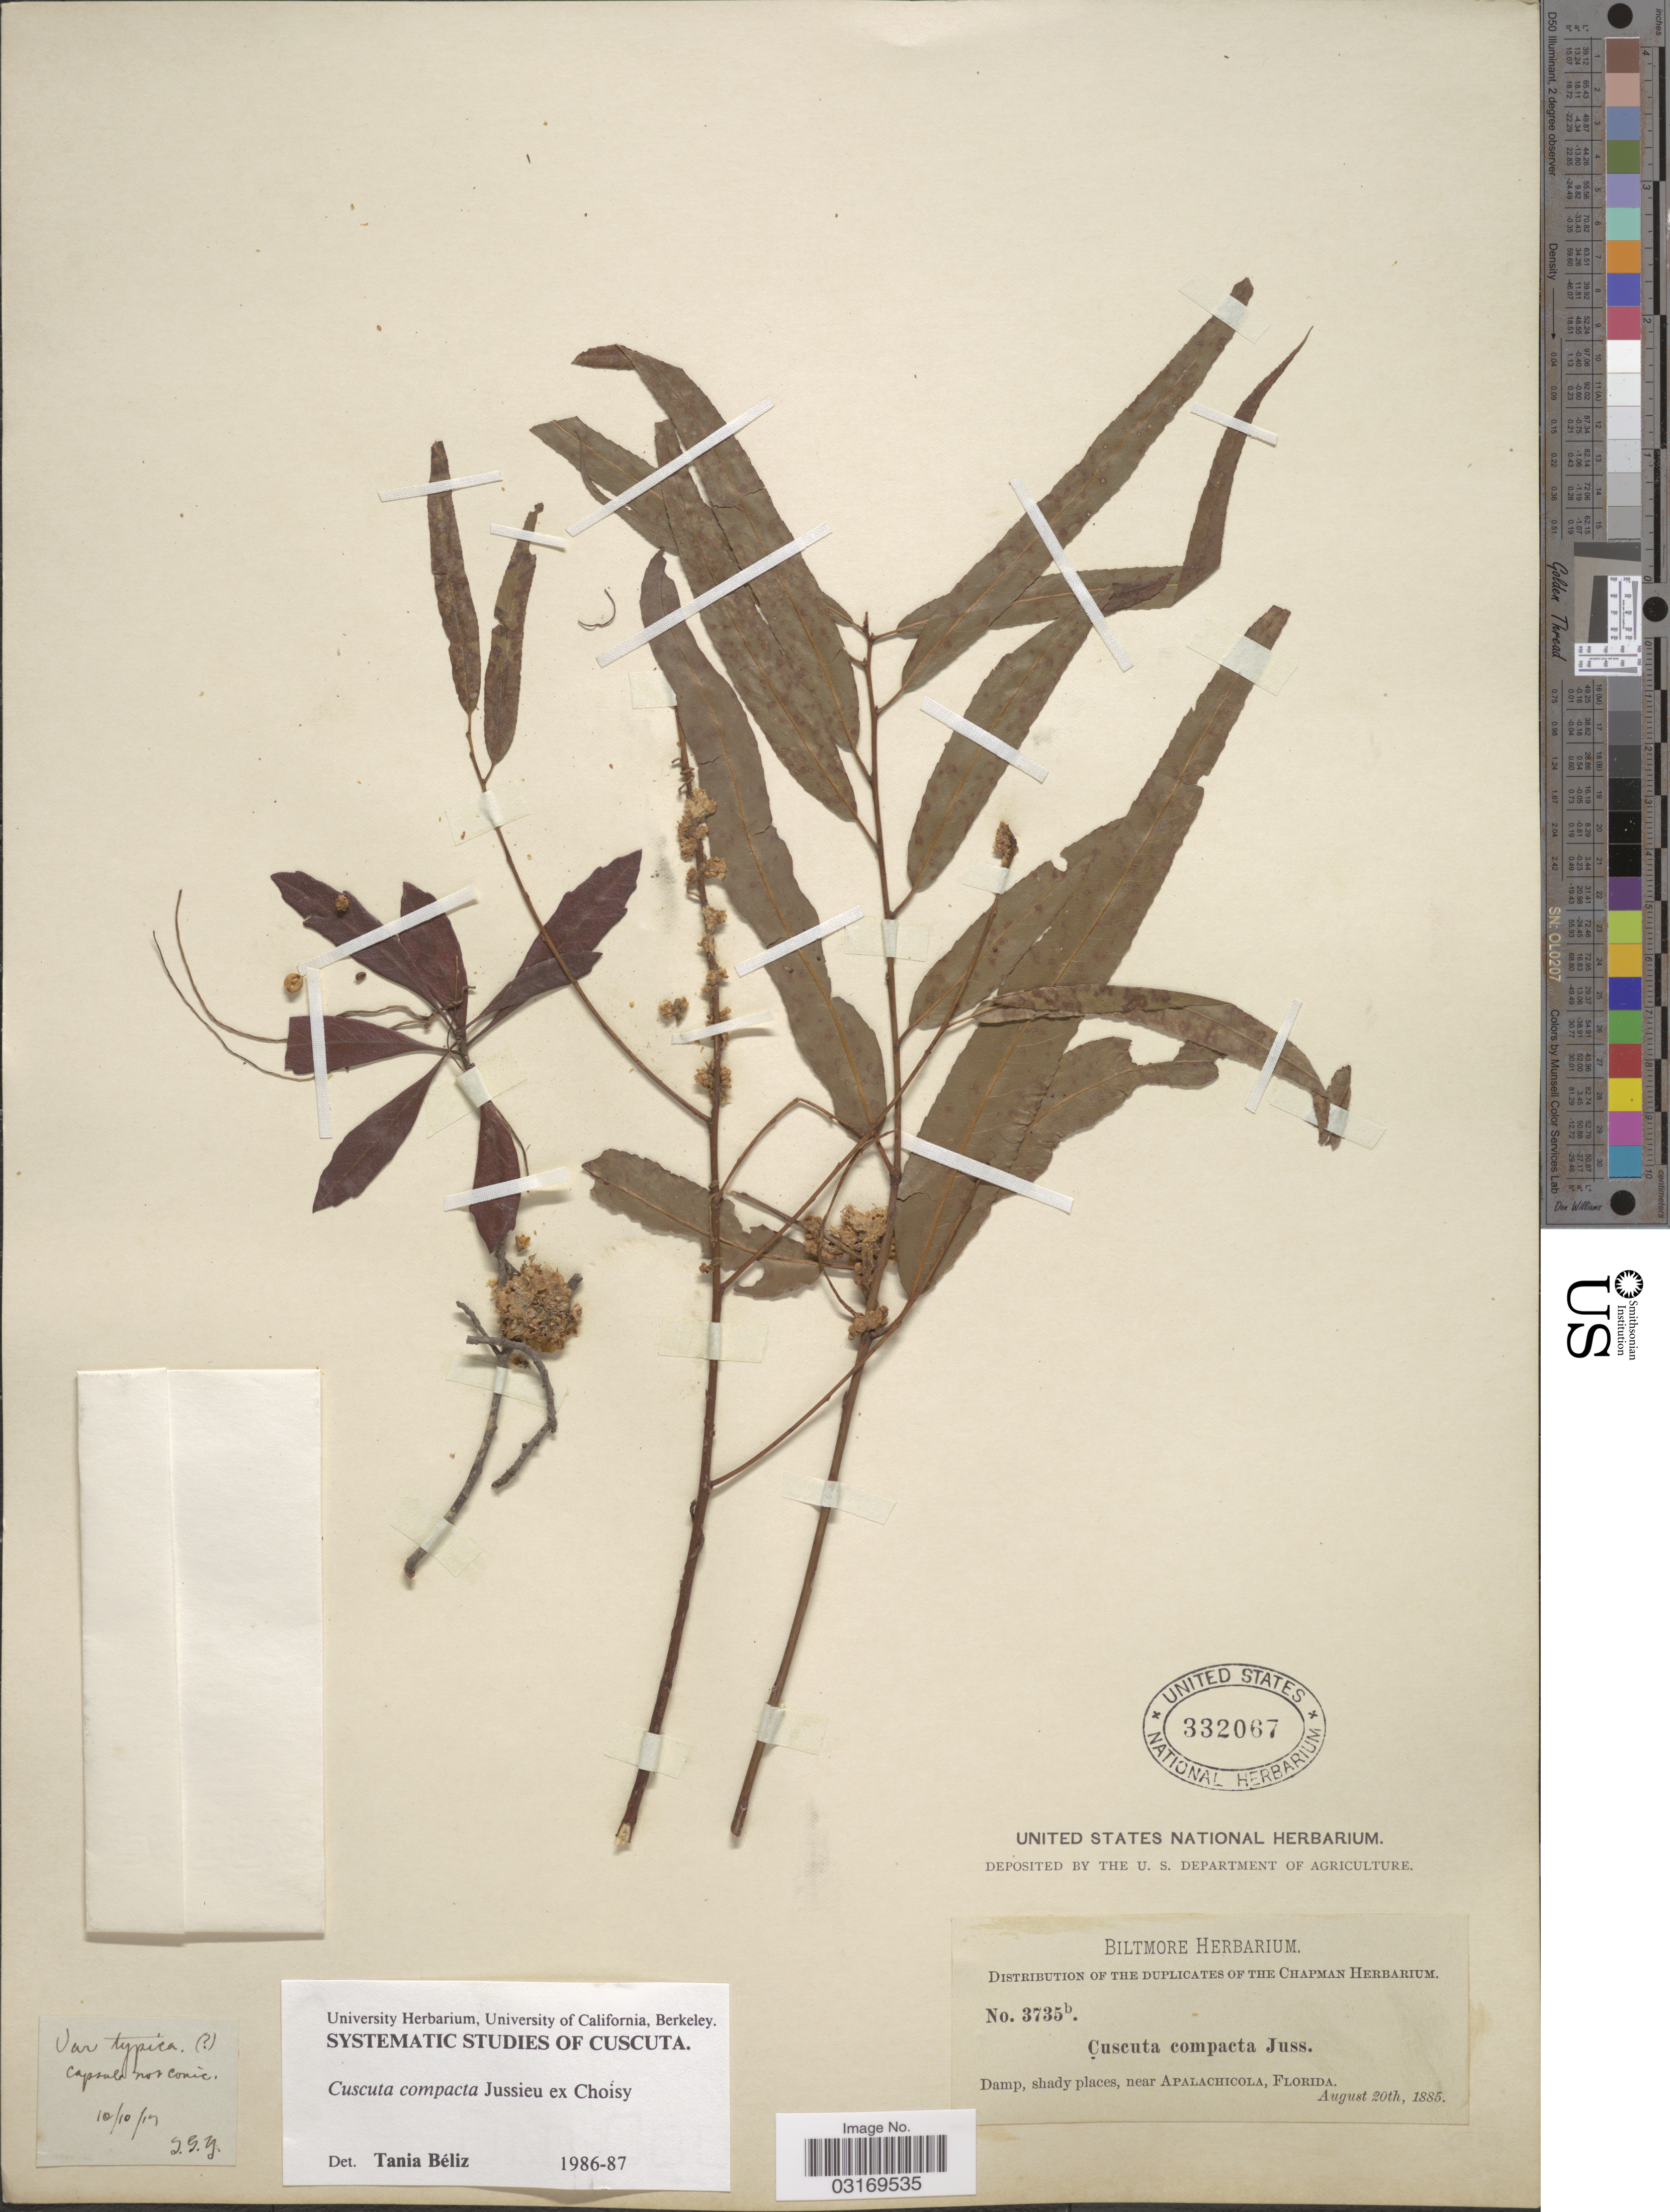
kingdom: Plantae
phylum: Tracheophyta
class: Magnoliopsida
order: Solanales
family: Convolvulaceae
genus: Cuscuta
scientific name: Cuscuta compacta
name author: Juss. ex Choisy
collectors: ex herb. Biltmore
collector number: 3735b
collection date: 1885-08-20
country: United States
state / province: Florida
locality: Damp, shady places, near Apalachicola.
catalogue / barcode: US 332067